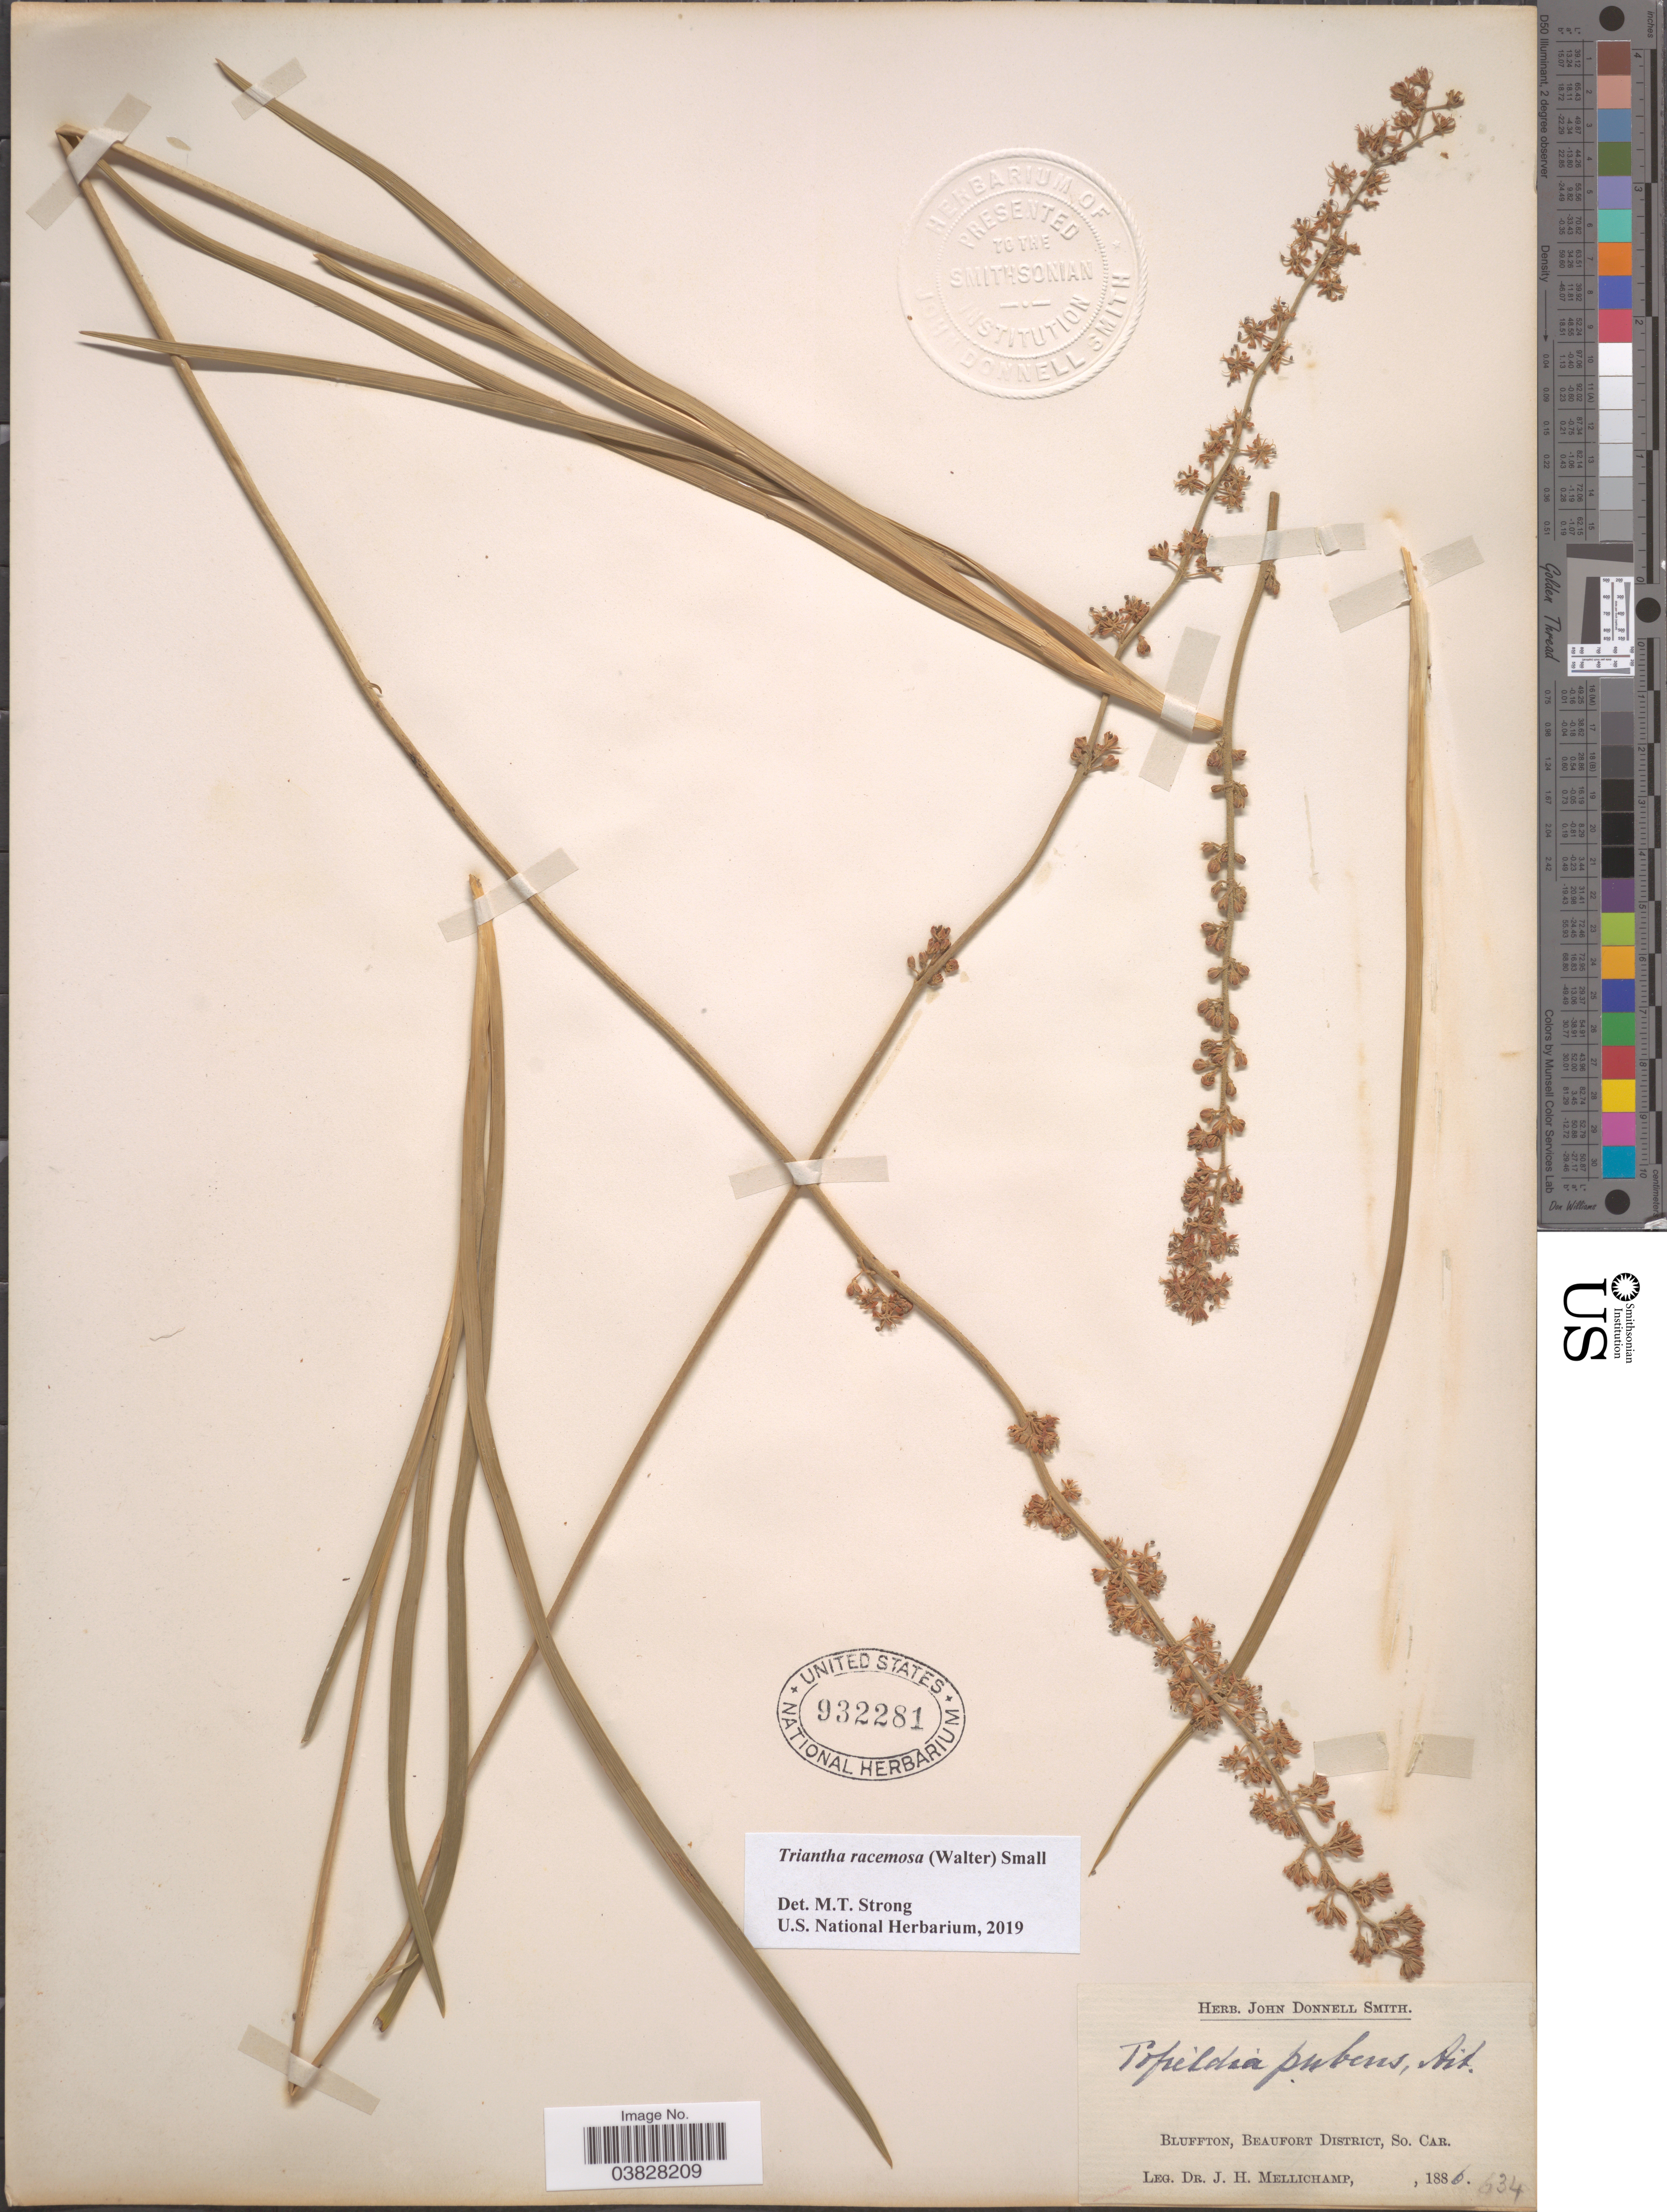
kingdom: Plantae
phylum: Tracheophyta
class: Liliopsida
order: Alismatales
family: Tofieldiaceae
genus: Triantha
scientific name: Triantha racemosa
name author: (Walter) Small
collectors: J. H. Mellichamp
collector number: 634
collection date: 1886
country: United States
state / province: South Carolina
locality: Bluffton, Beaufort District.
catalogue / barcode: US 932281